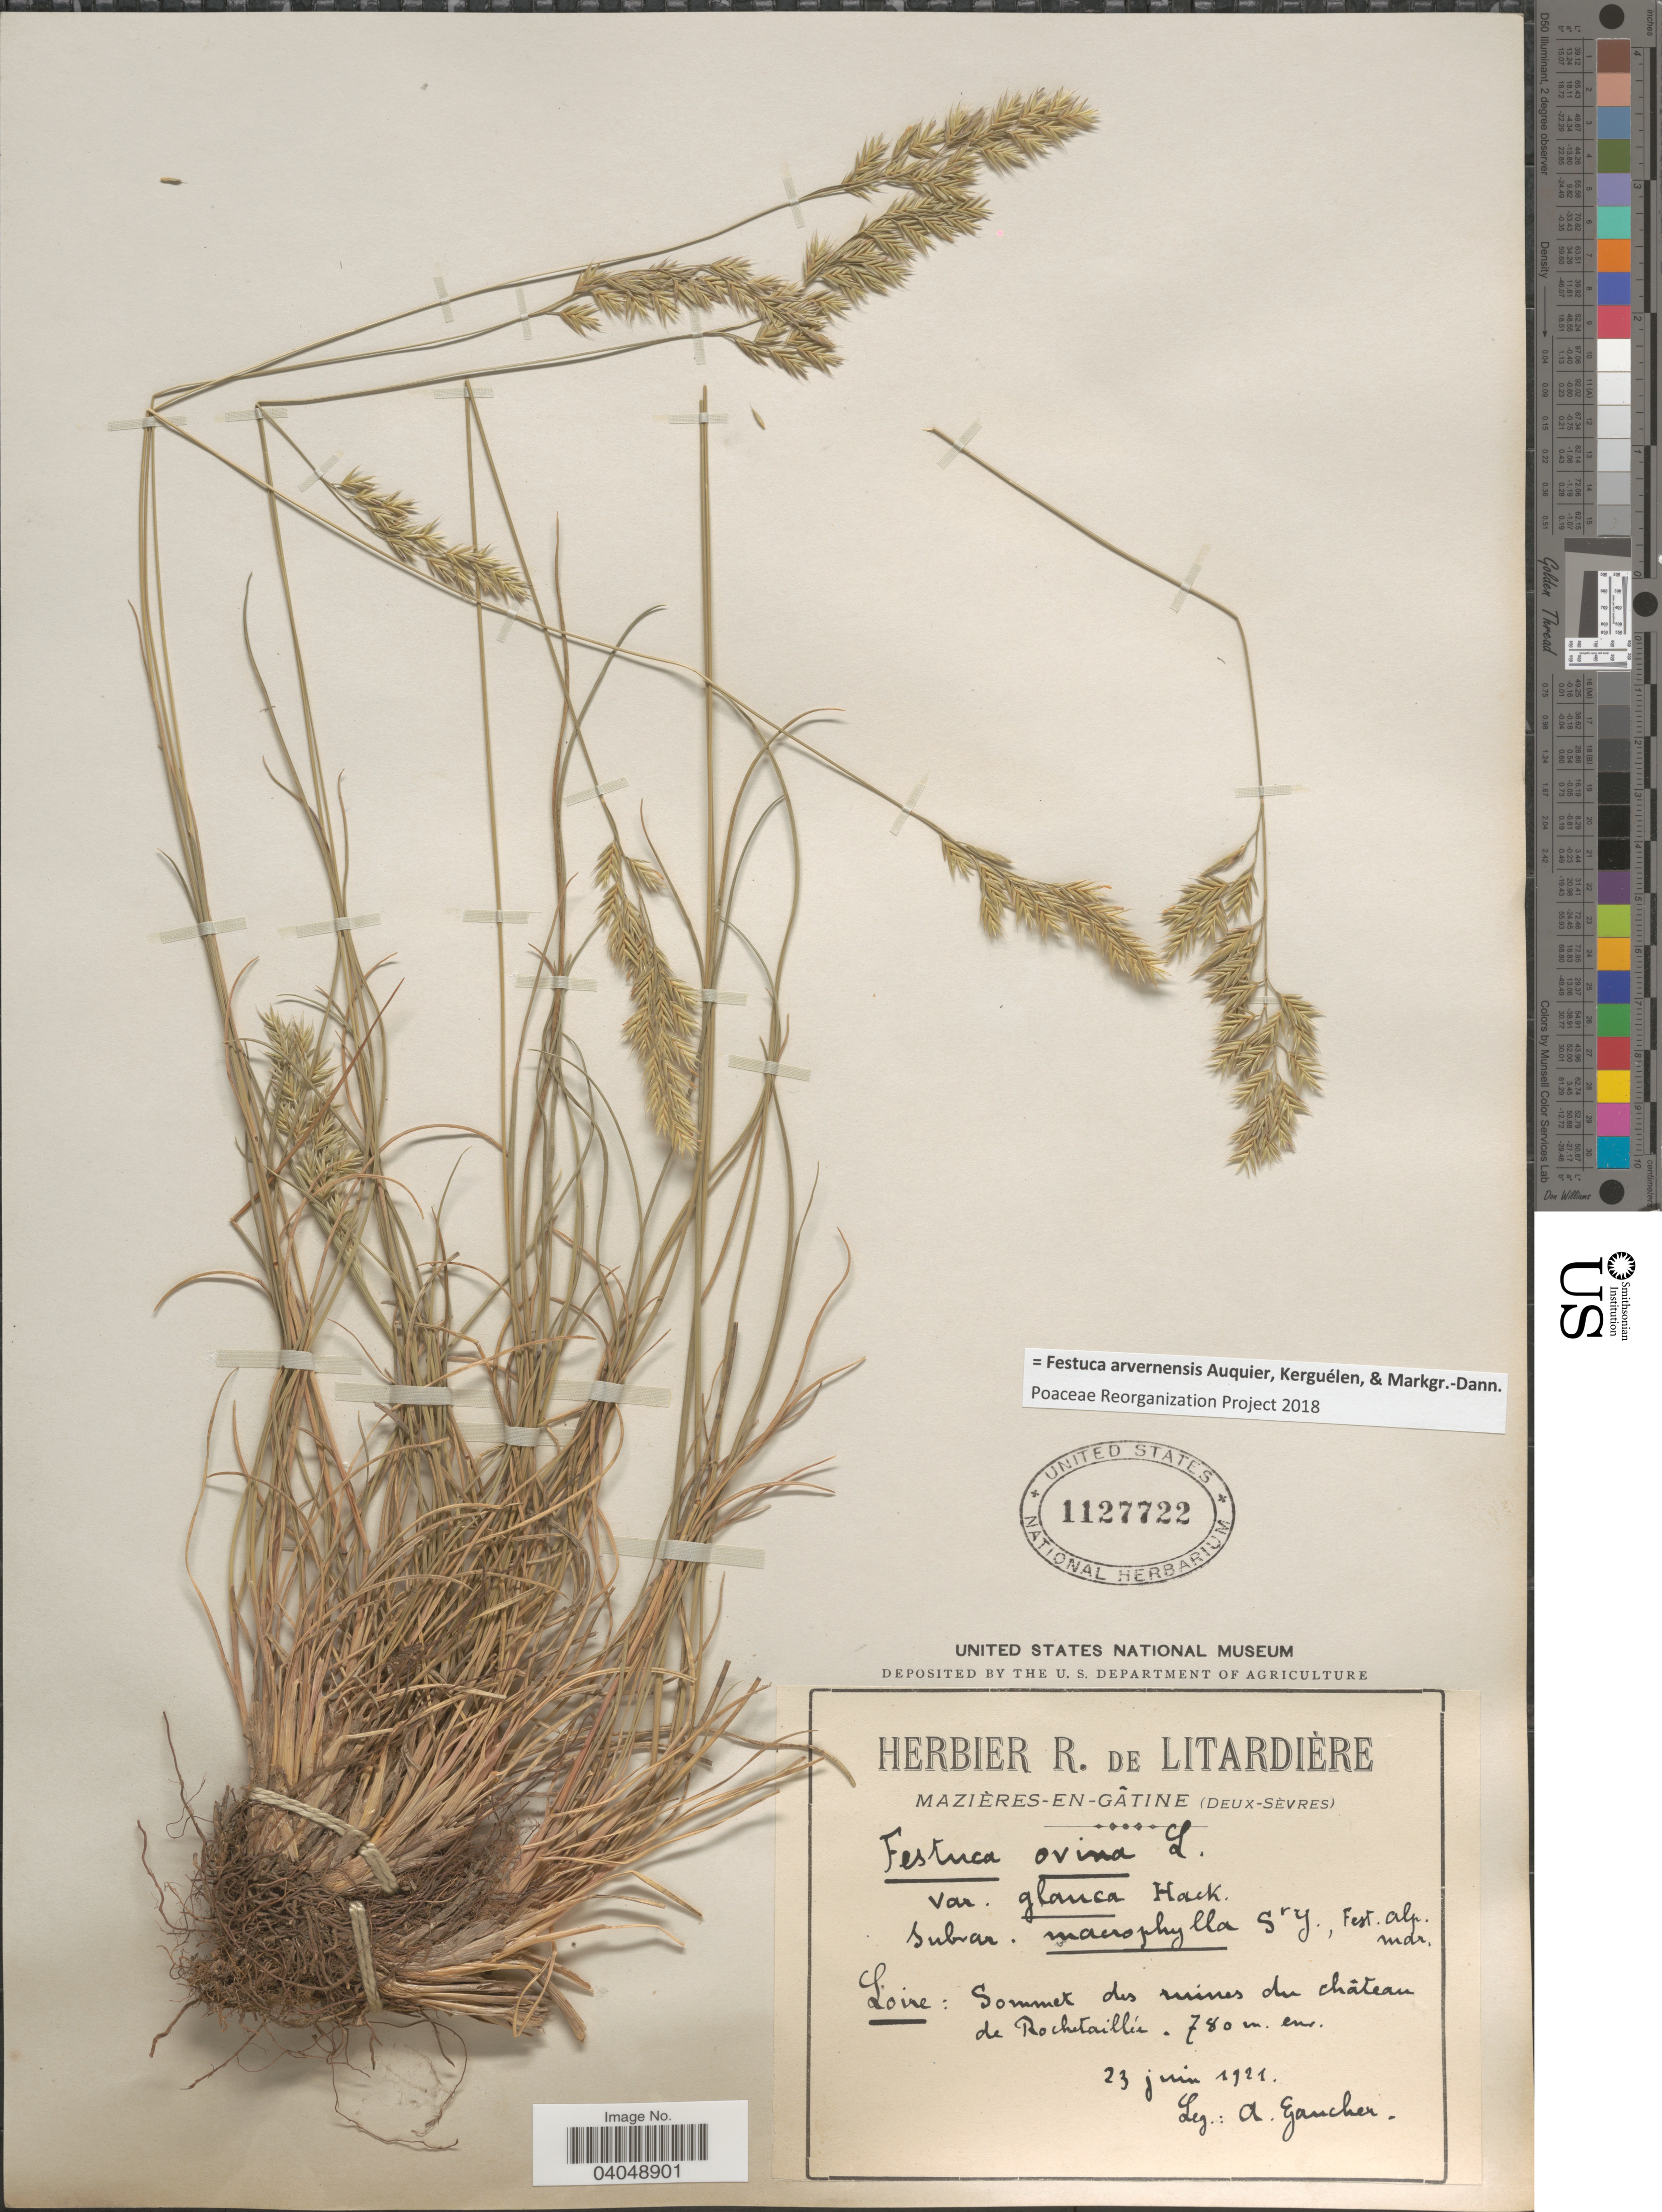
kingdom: Plantae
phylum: Tracheophyta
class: Liliopsida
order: Poales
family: Poaceae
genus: Festuca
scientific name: Festuca arvernensis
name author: Auquier et al.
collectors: A. Gaucher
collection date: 1921-06-23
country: France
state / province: Pays de la Loire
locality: Loire: Sommet des ruines du château de Rochetaillíe.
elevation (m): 780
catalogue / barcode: US 1127722